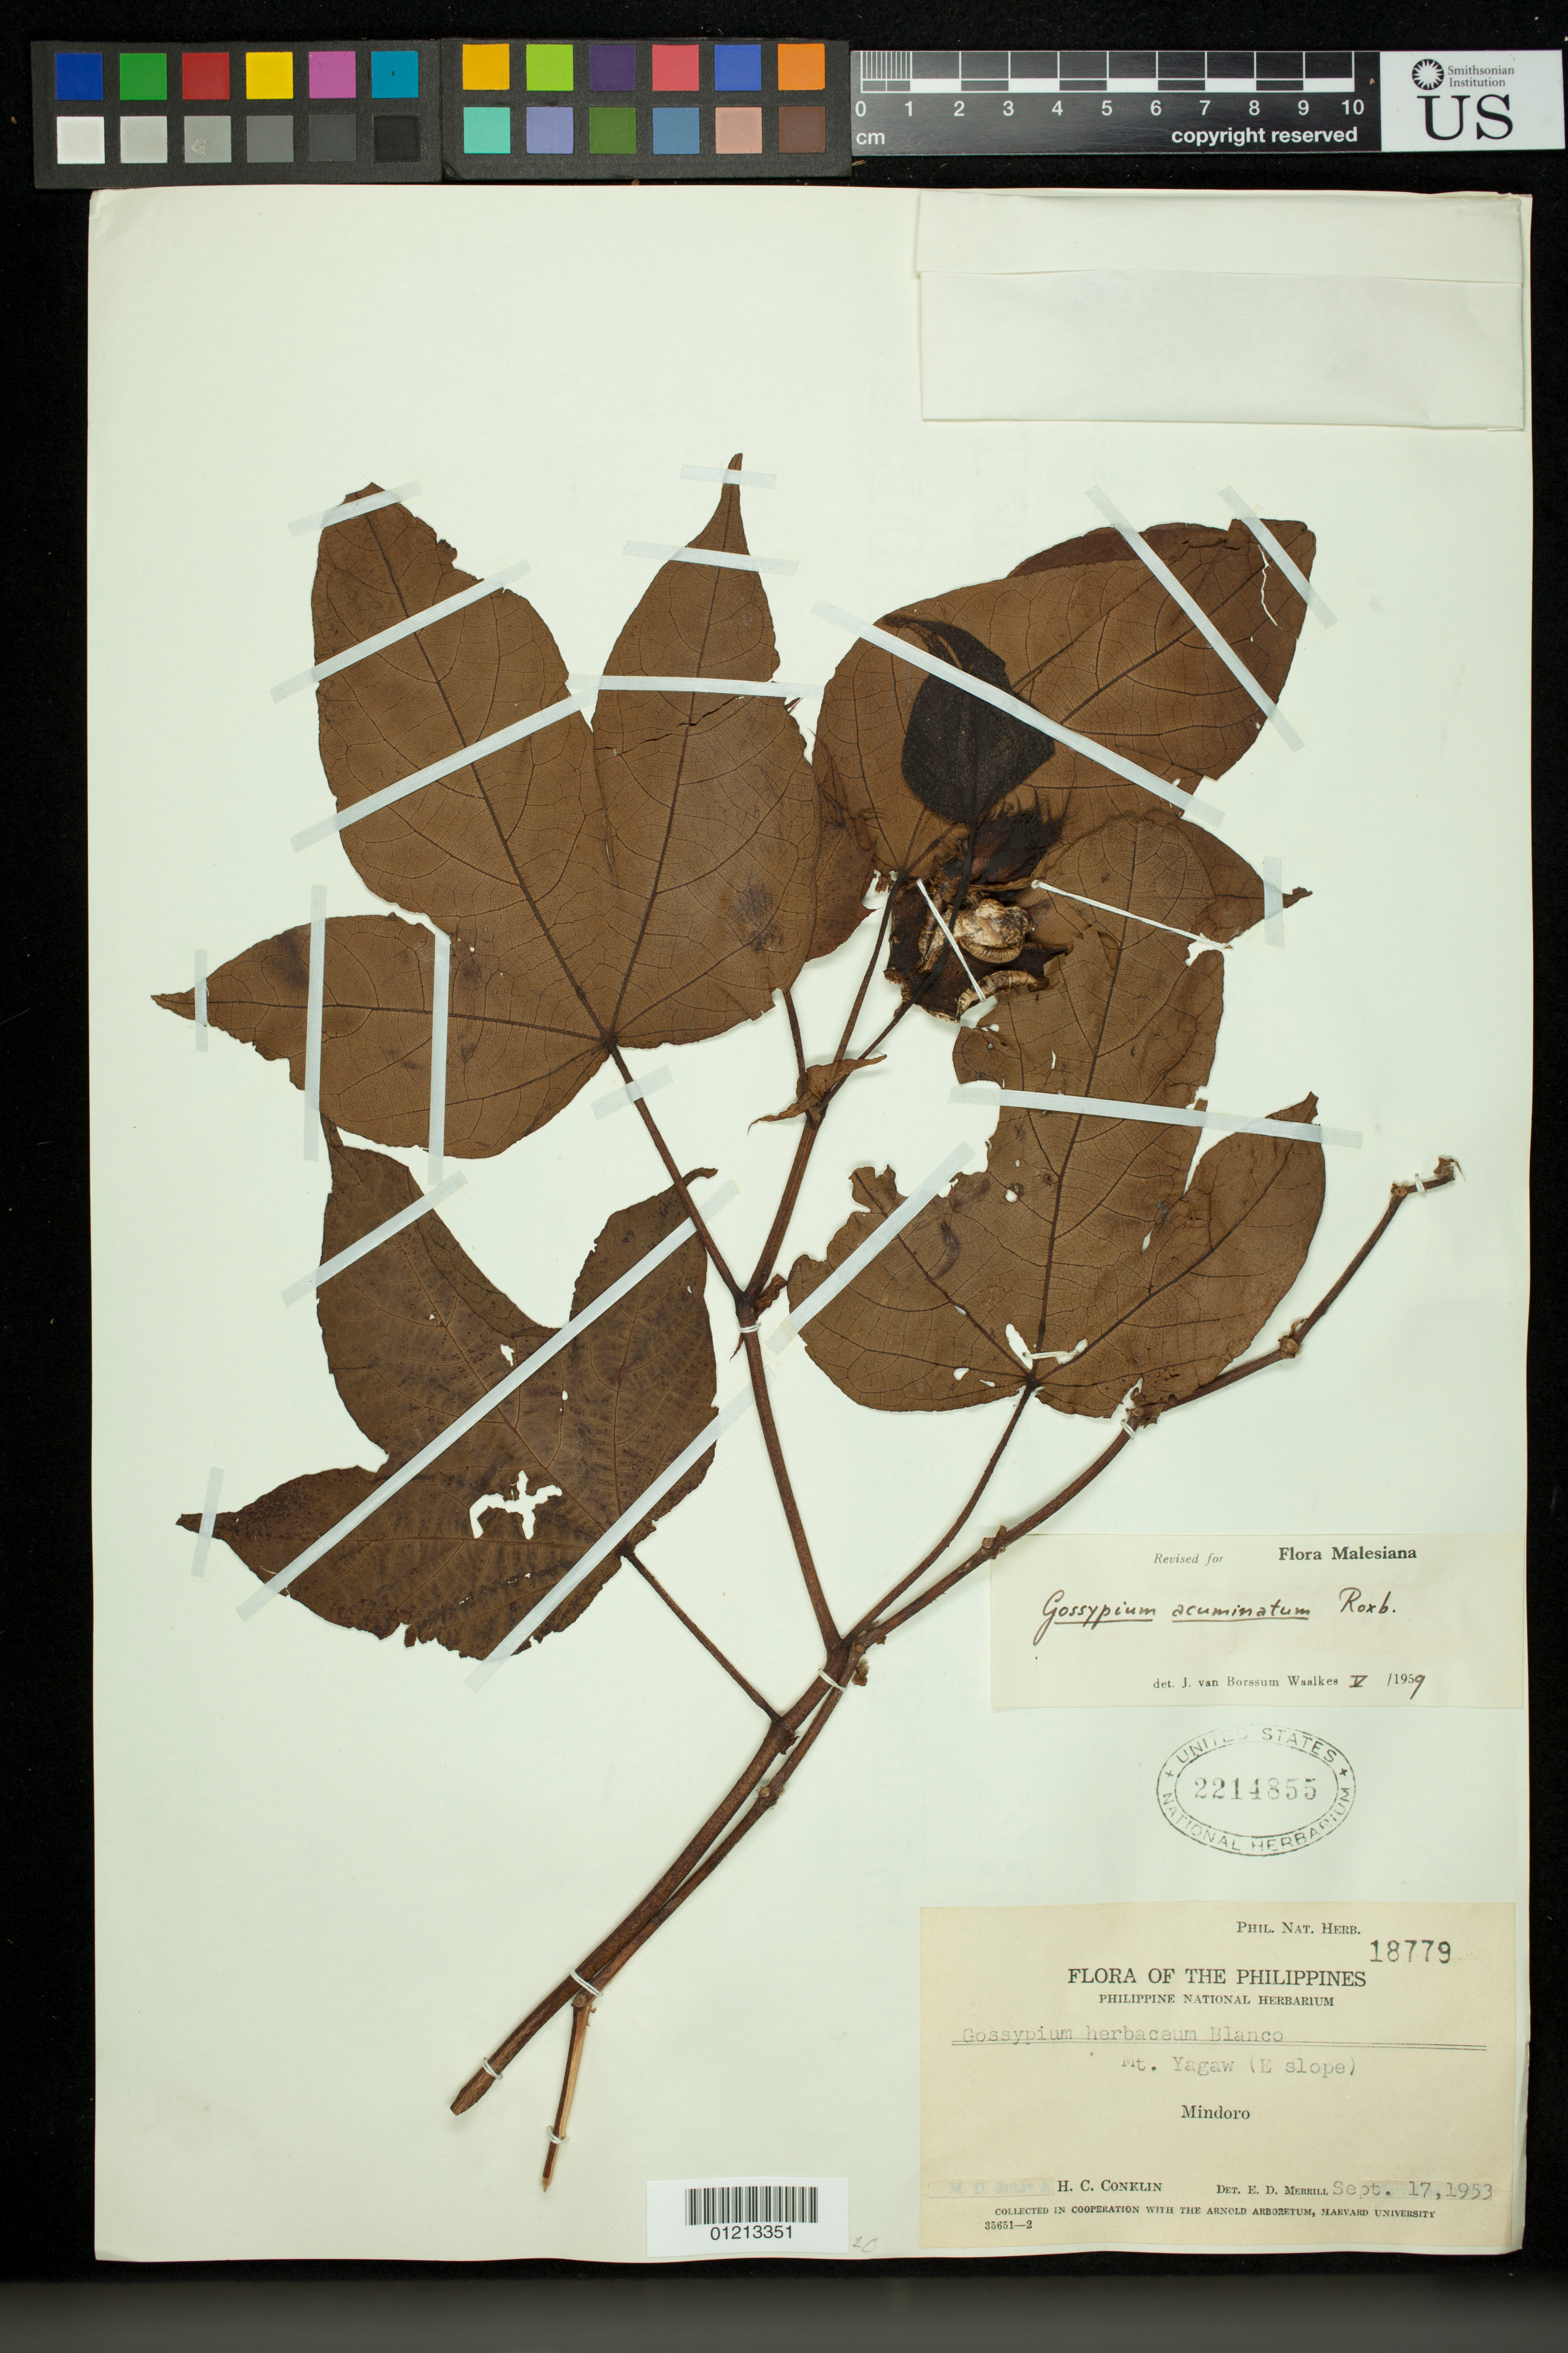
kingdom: Plantae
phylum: Tracheophyta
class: Magnoliopsida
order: Malvales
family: Malvaceae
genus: Gossypium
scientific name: Gossypium acuminatum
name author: Roxb. ex G. Don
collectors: H. Conklin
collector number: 18779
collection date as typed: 17 Sep 1953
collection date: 1953-09-17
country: Philippines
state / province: Mimaropa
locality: Mt. Yagaw (E slope), Mindoro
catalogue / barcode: US 2214855